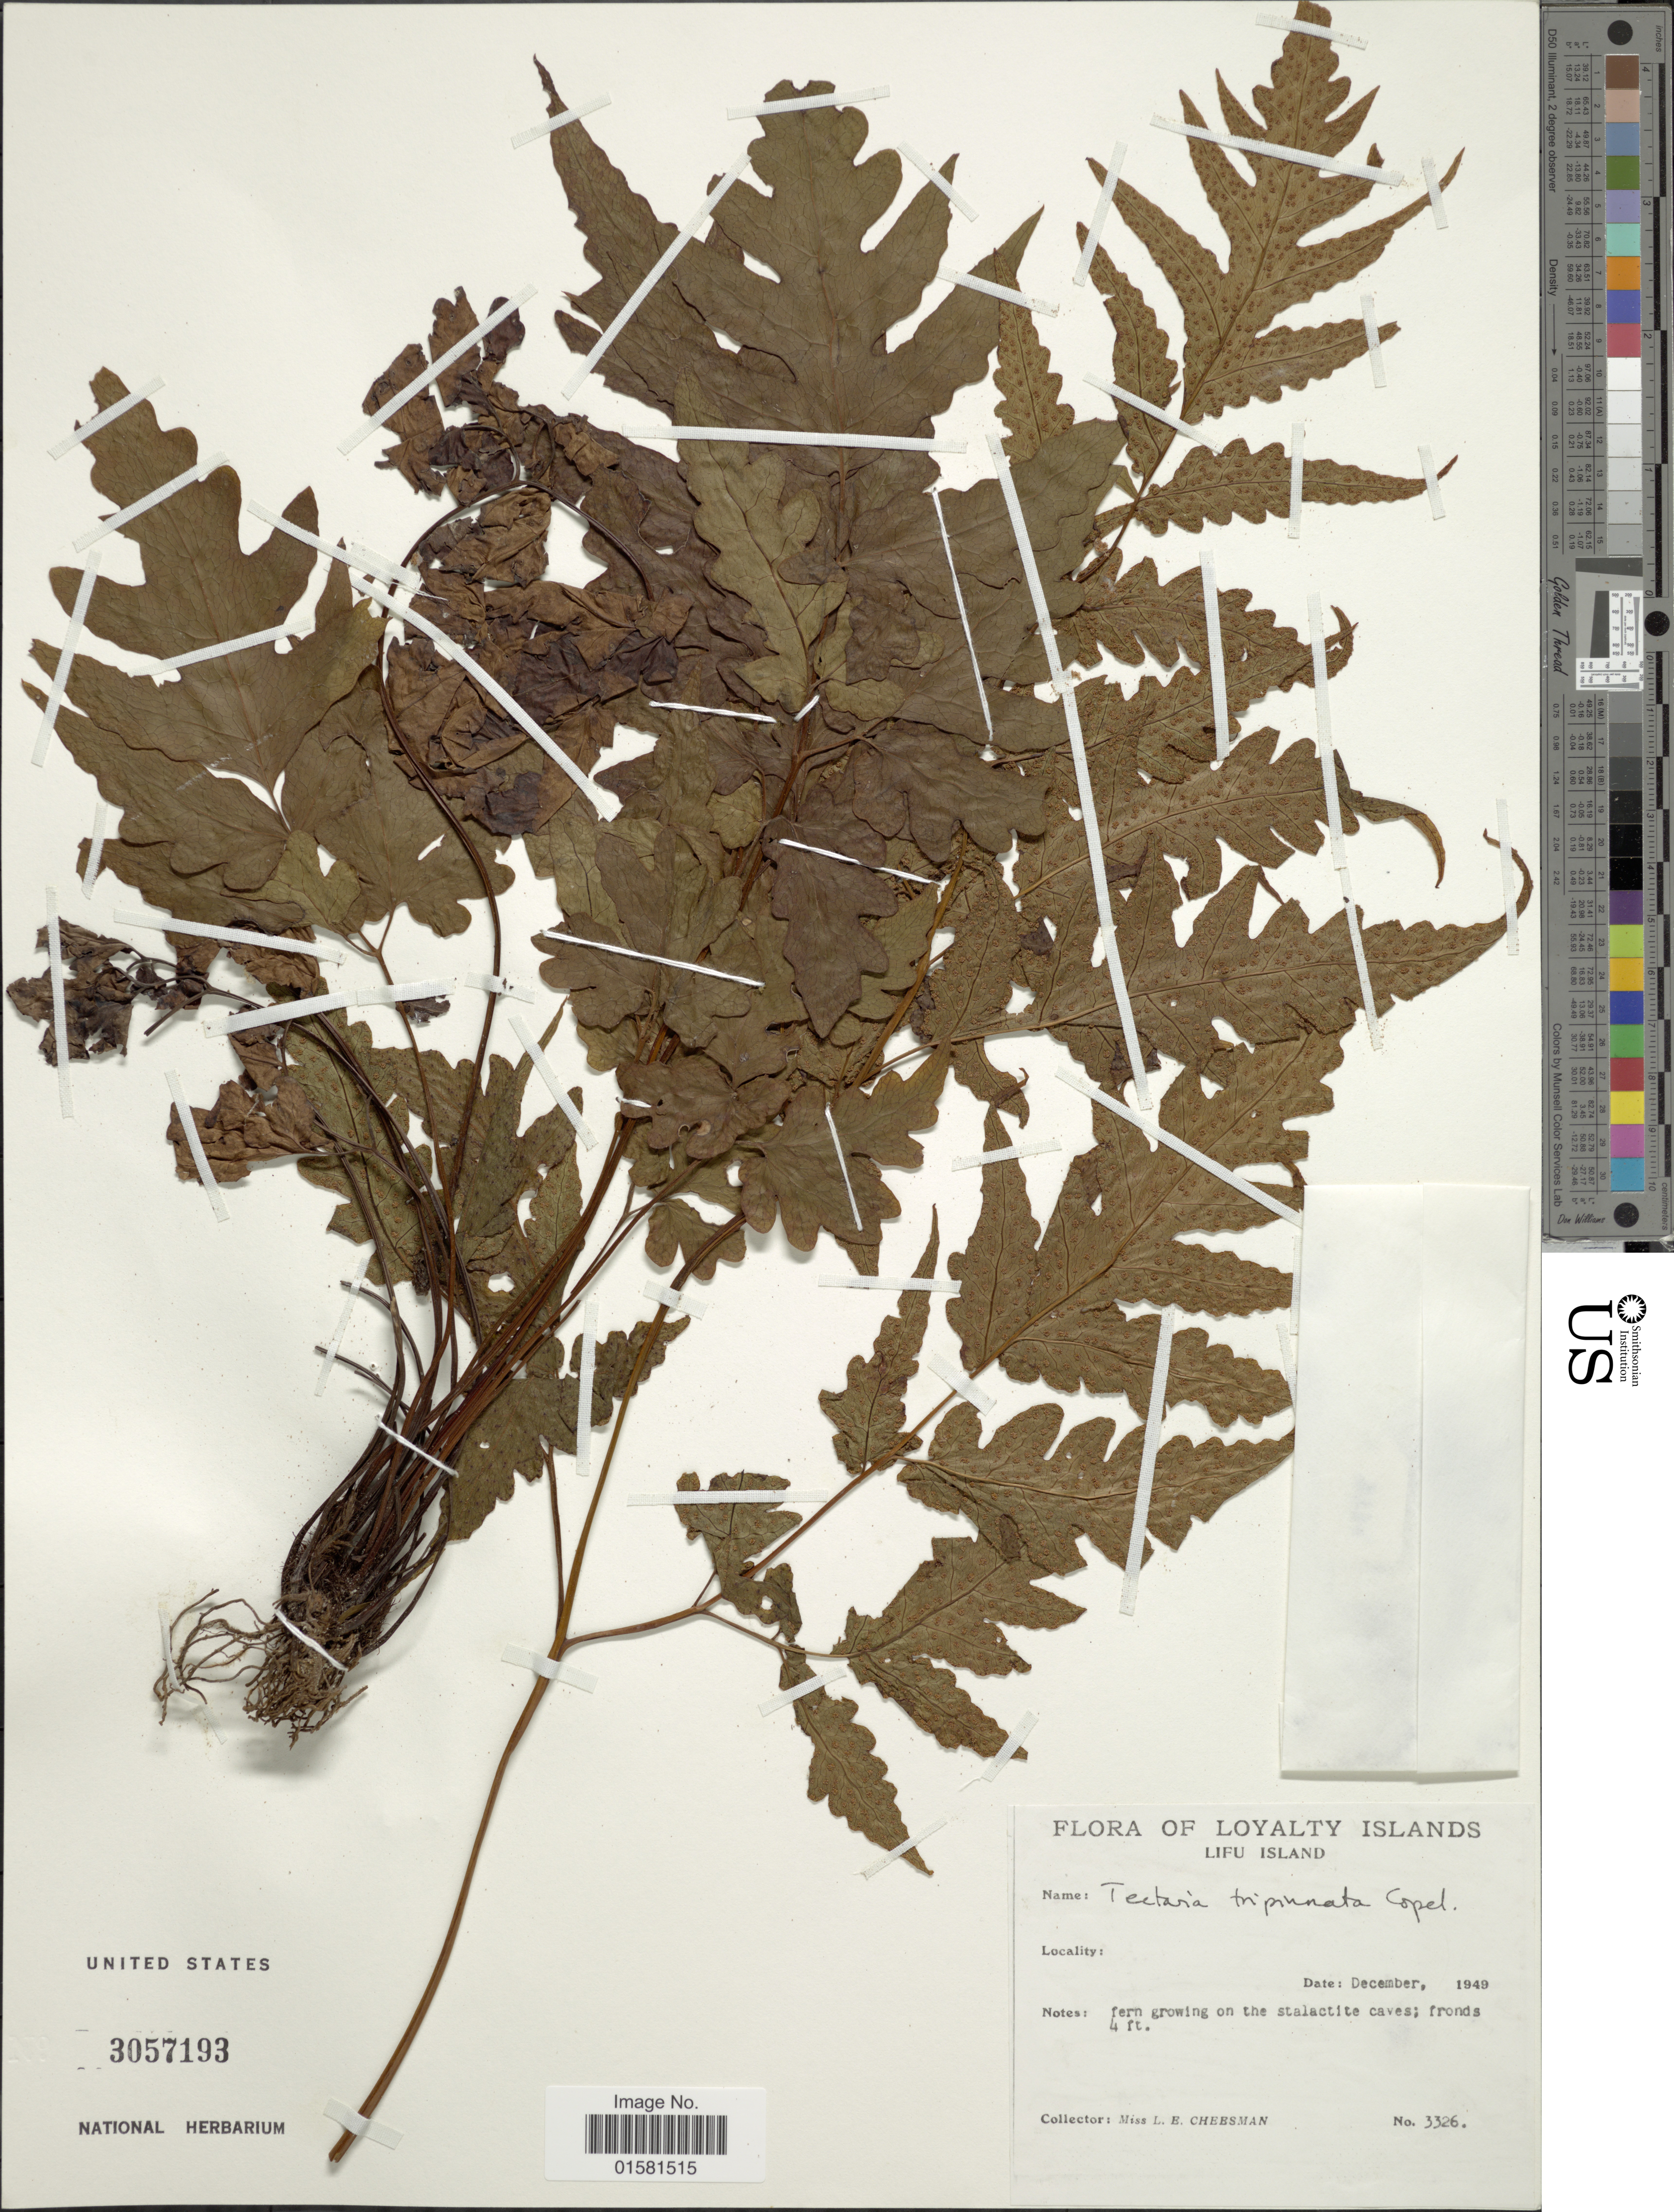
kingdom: Plantae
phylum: Tracheophyta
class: Polypodiopsida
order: Polypodiales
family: Tectariaceae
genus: Tectaria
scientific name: Tectaria tripinnata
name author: (Rosenst.) Copel.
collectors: L. E. Cheesman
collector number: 3326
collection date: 1949-12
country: New Caledonia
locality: Loyalty Islands, Lifu Island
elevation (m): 1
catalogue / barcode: US 3057193